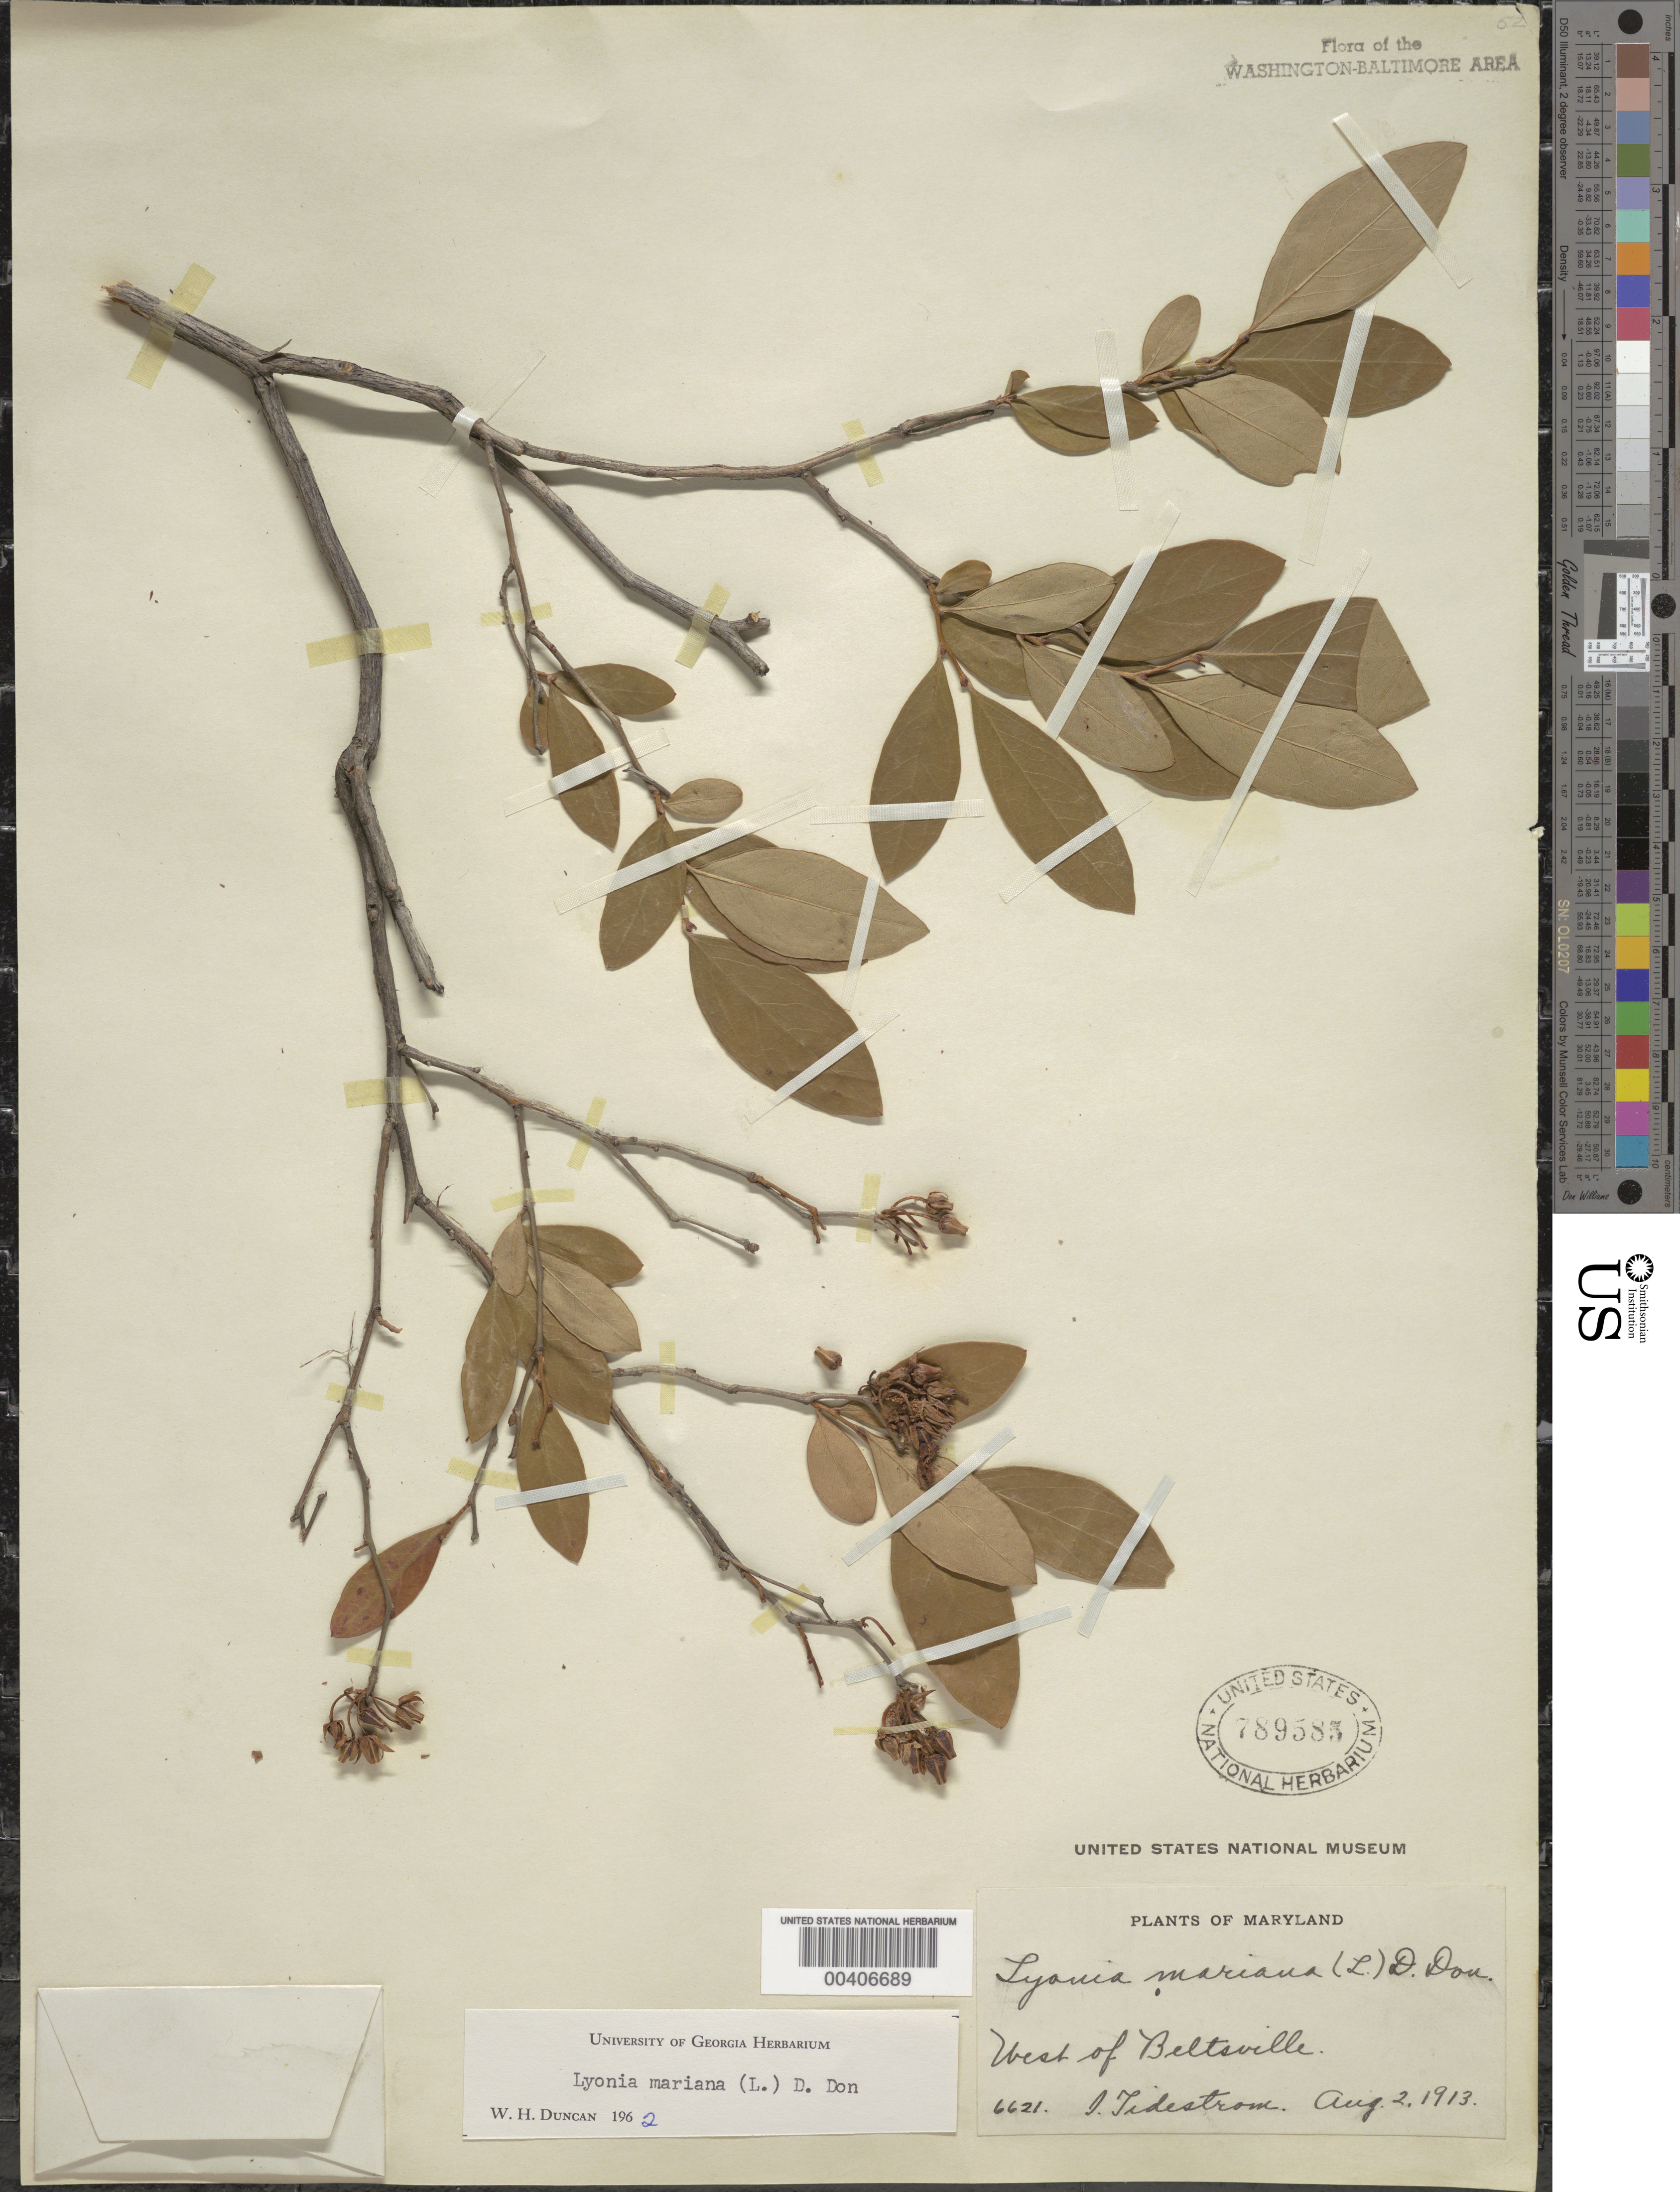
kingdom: Plantae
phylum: Tracheophyta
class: Magnoliopsida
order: Ericales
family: Ericaceae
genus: Lyonia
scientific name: Lyonia mariana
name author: (L.) D. Don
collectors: I. F. Tidestrom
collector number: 6621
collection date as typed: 02 Aug 1913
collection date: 1913-08-02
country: United States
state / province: Maryland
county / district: Prince George's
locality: West of Beltsville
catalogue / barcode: US 789585